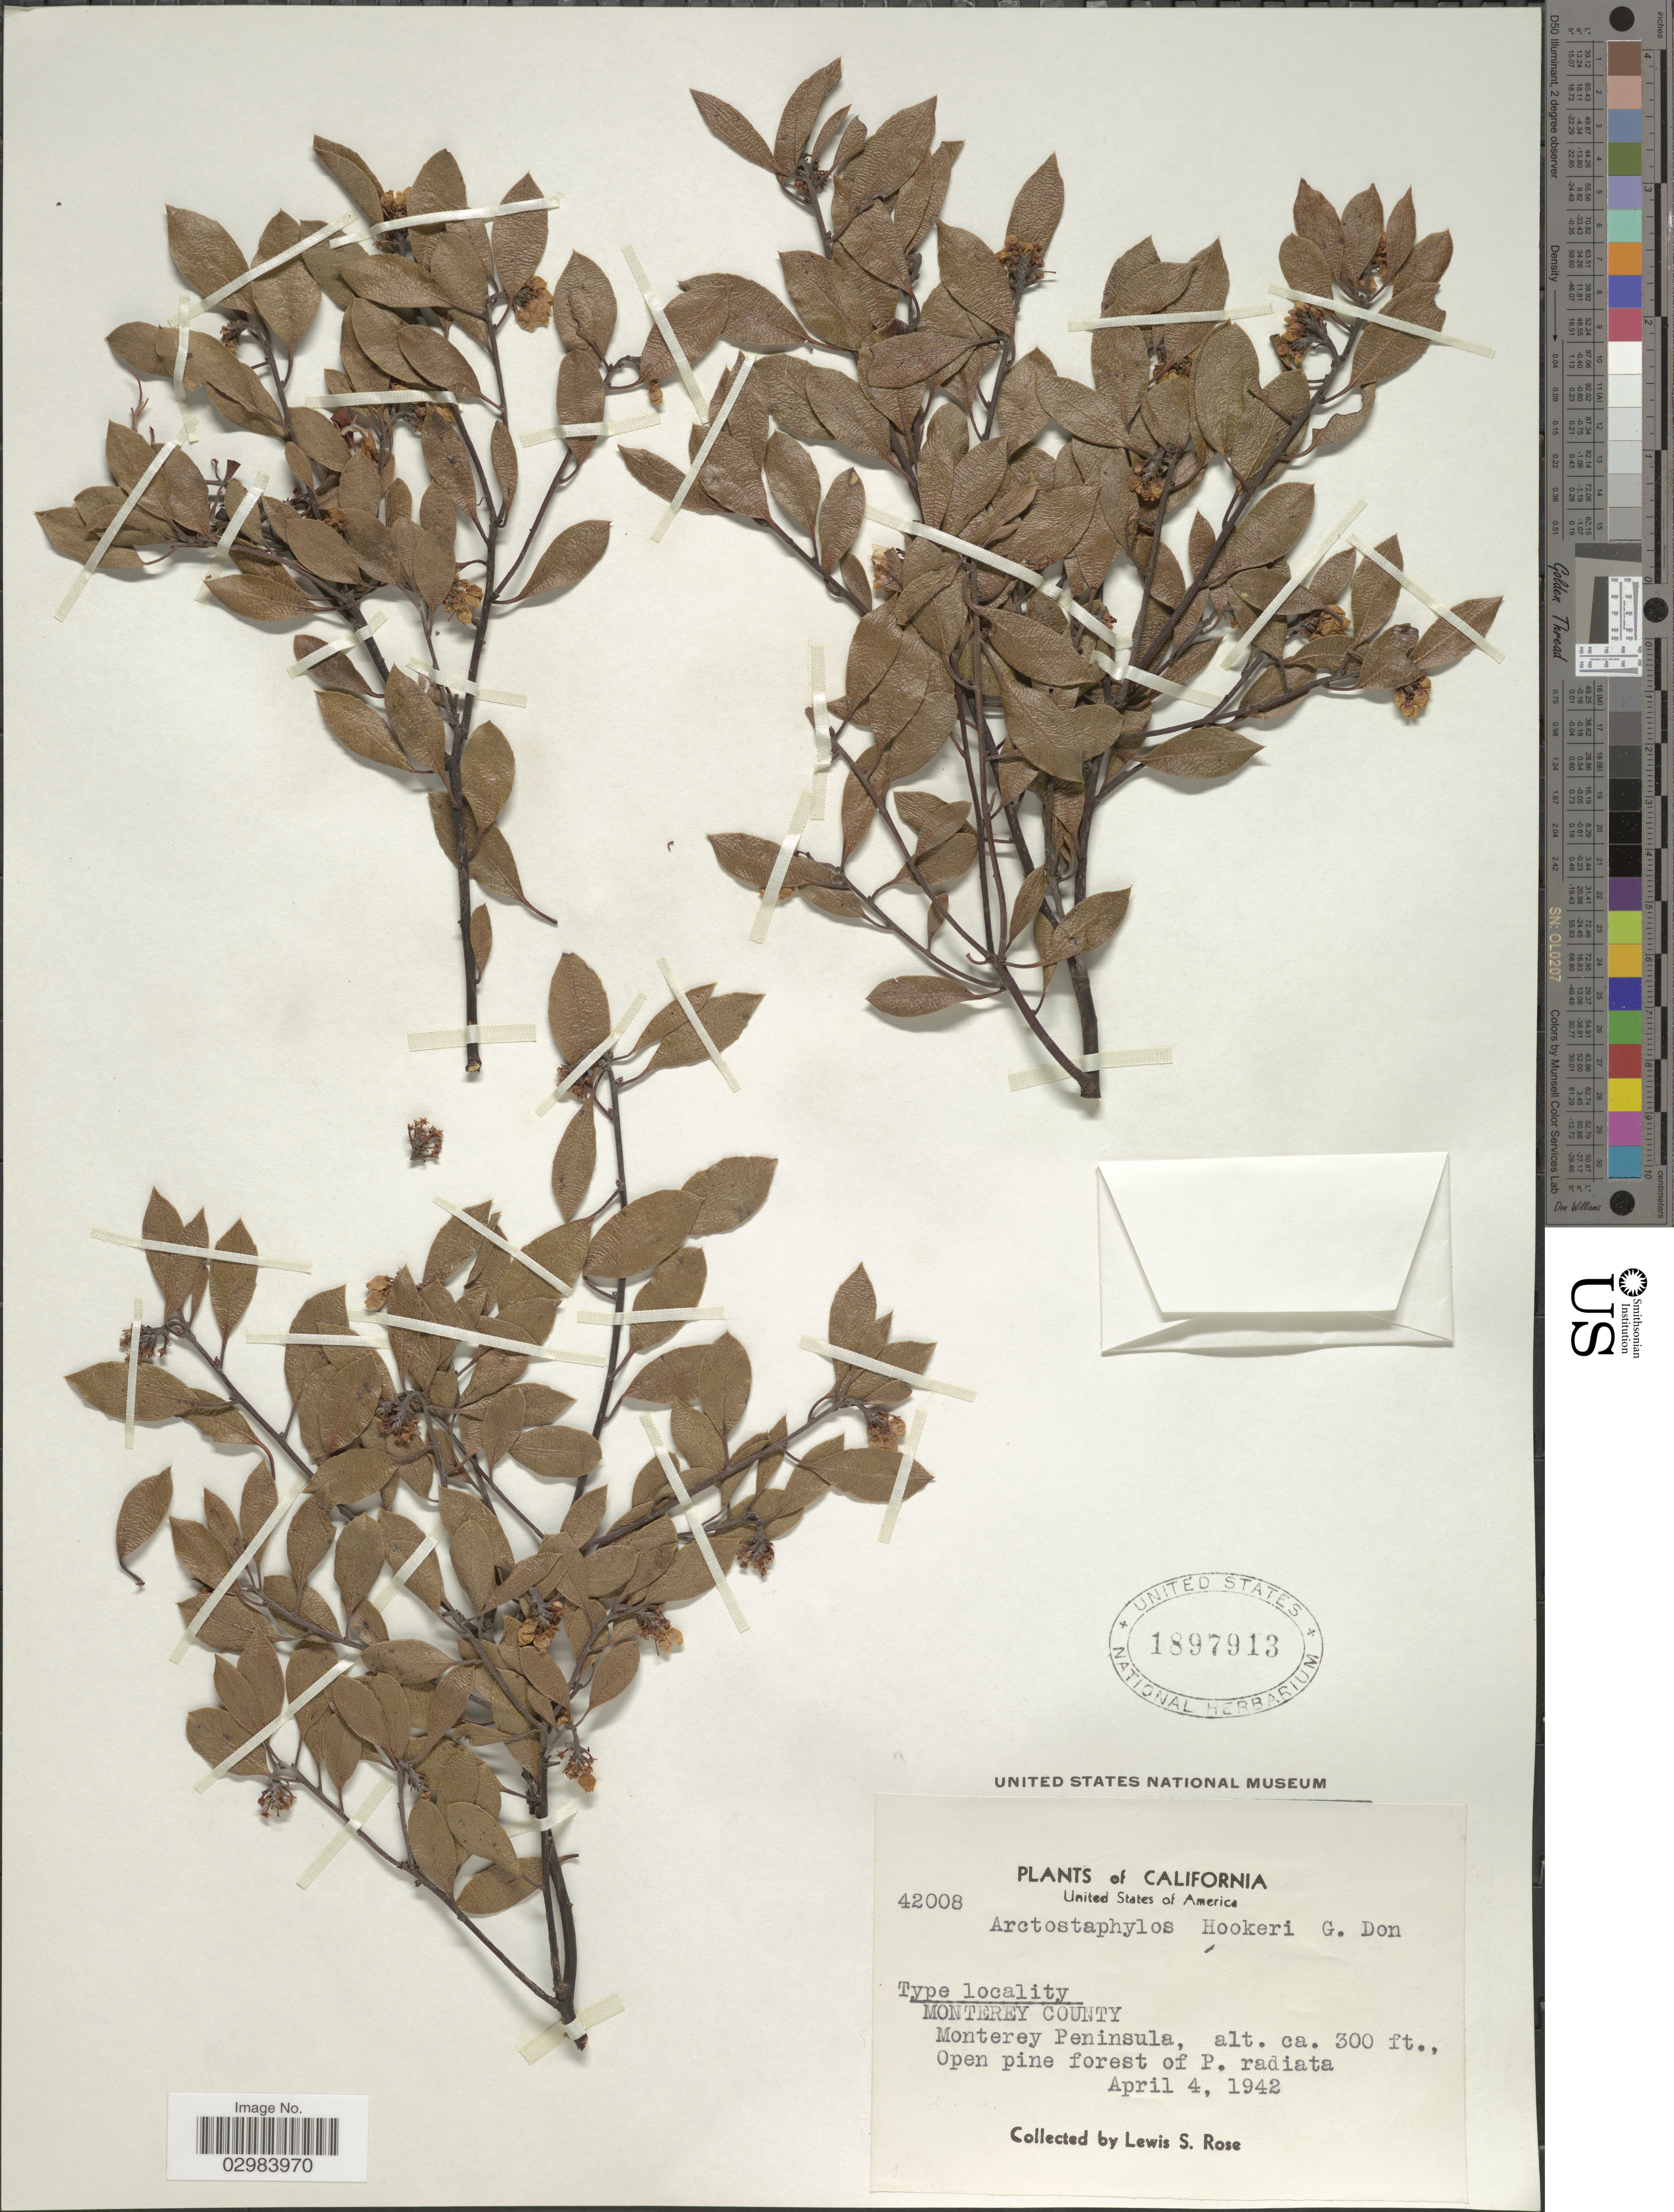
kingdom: Plantae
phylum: Tracheophyta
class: Magnoliopsida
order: Ericales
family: Ericaceae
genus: Arctostaphylos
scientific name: Arctostaphylos hookeri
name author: G. Don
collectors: L. S. Rose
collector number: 42008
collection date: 1942-04-04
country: United States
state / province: California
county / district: Monterey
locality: Monterey County, Monterey Peninsula.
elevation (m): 91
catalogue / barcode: US 1897913